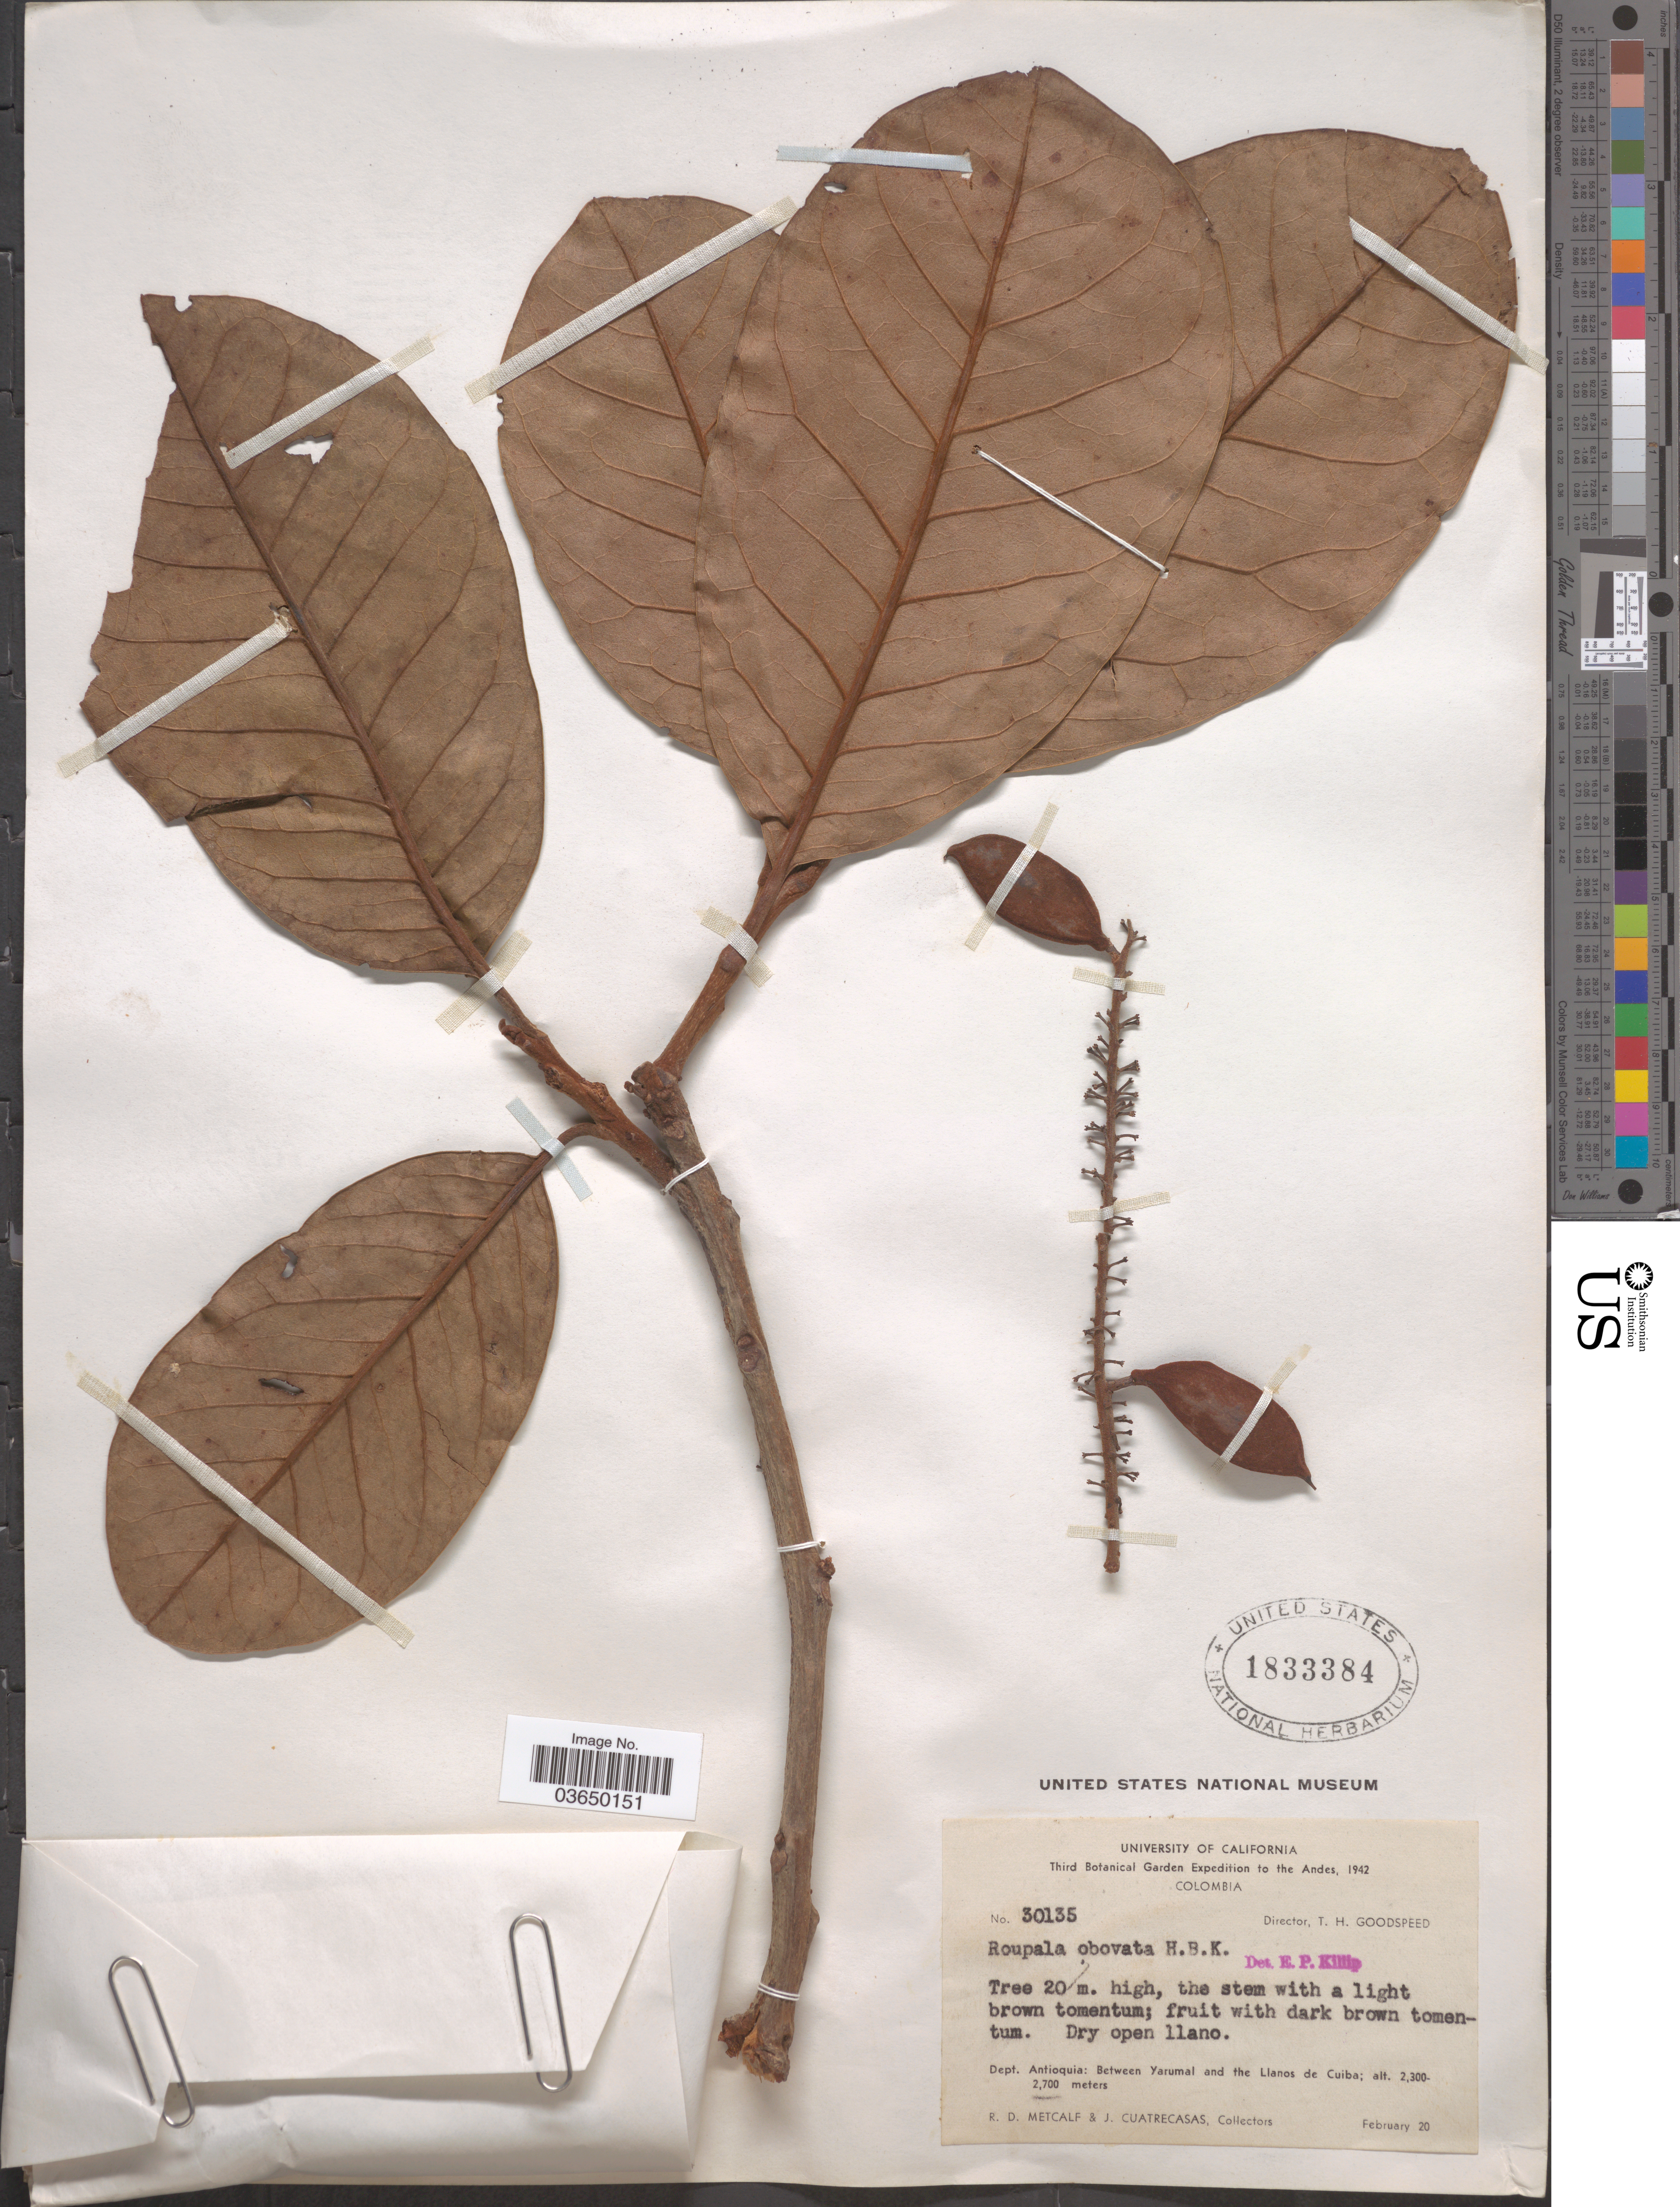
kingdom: Plantae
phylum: Tracheophyta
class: Magnoliopsida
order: Proteales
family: Proteaceae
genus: Roupala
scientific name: Roupala monosperma var. monosperma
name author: (Ruiz & Pav.) I.M. Johnst.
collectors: R. D. Metcalf & J. Cuatrecasas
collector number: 30135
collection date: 1942-02-20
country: Colombia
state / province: Antioquia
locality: Andes. Dept. Antioquia: Between Yarumal and the Llanos de Cuiba.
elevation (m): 2300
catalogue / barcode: US 1833384